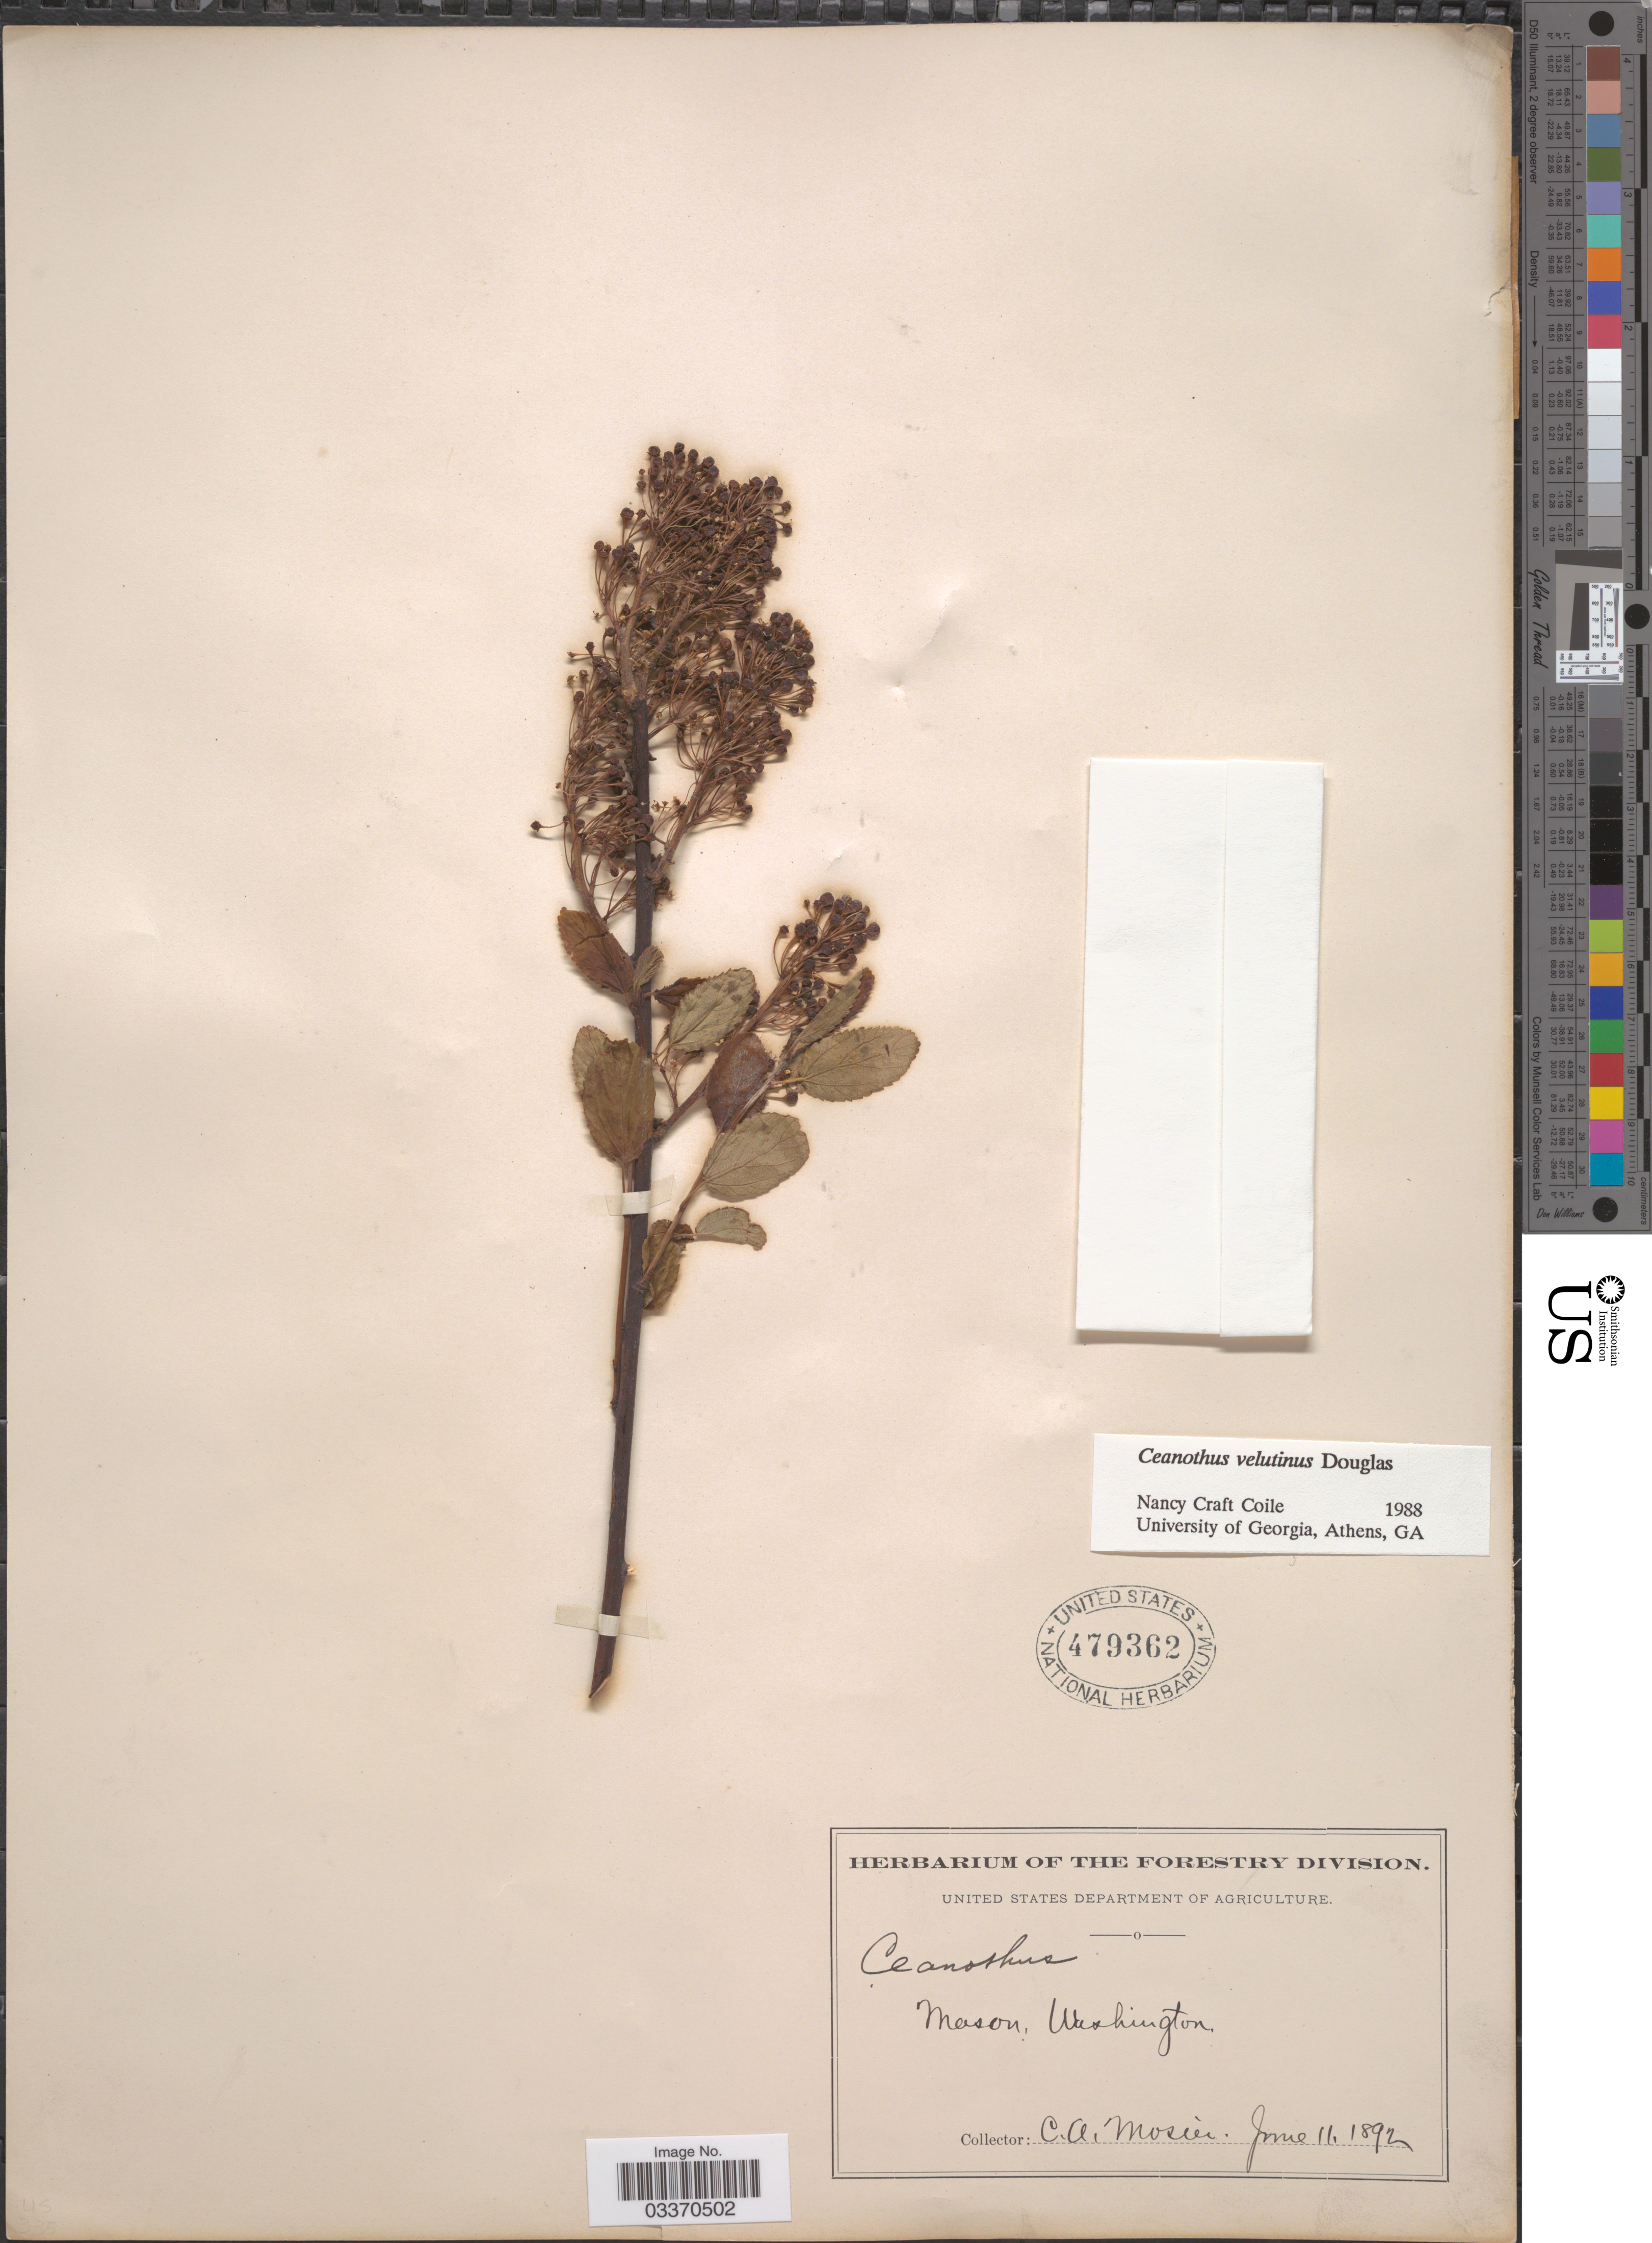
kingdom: Plantae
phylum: Tracheophyta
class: Magnoliopsida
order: Rosales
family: Rhamnaceae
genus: Ceanothus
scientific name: Ceanothus velutinus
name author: Douglas ex Hook.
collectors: C. A. Mosier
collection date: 1892-06-11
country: United States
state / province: Washington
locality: Mason.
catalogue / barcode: US 479362